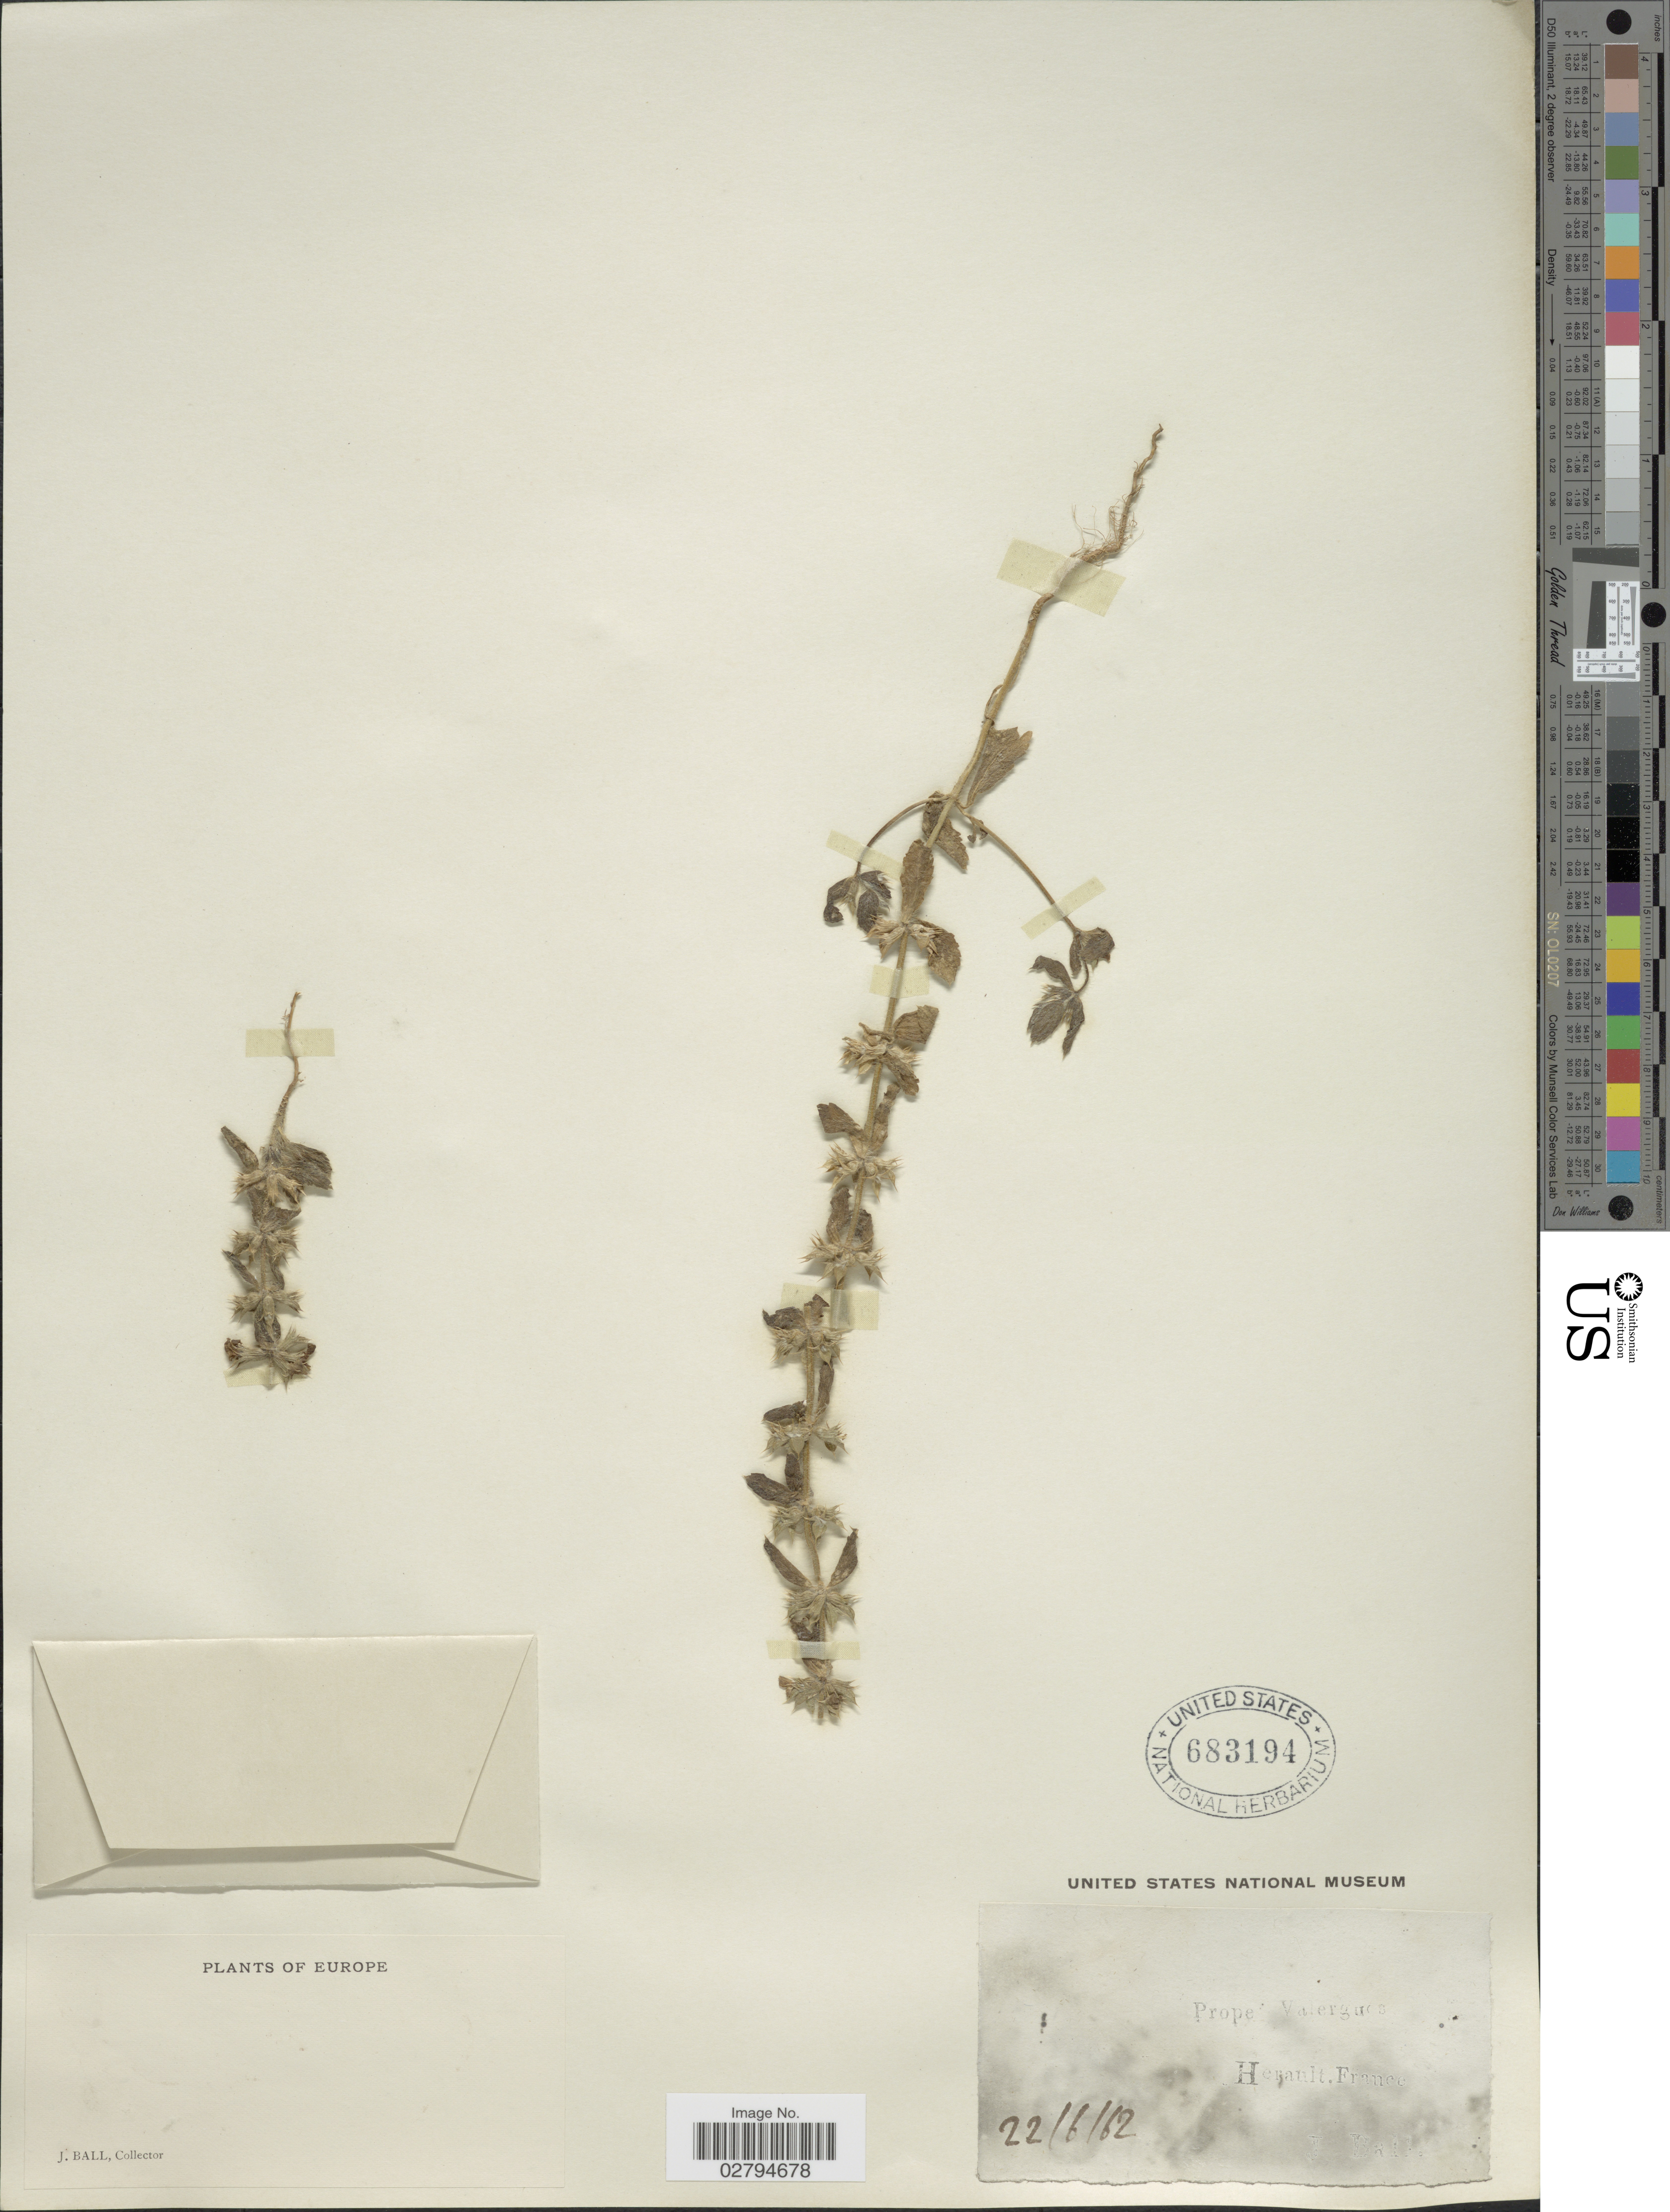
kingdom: Plantae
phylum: Tracheophyta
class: Magnoliopsida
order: Lamiales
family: Lamiaceae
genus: Galeopsis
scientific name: Galeopsis sp.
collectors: J. Ball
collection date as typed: Transcribed d/m/y: 22/6/62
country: France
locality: Prope Valergues. Herault.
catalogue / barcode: US 683194